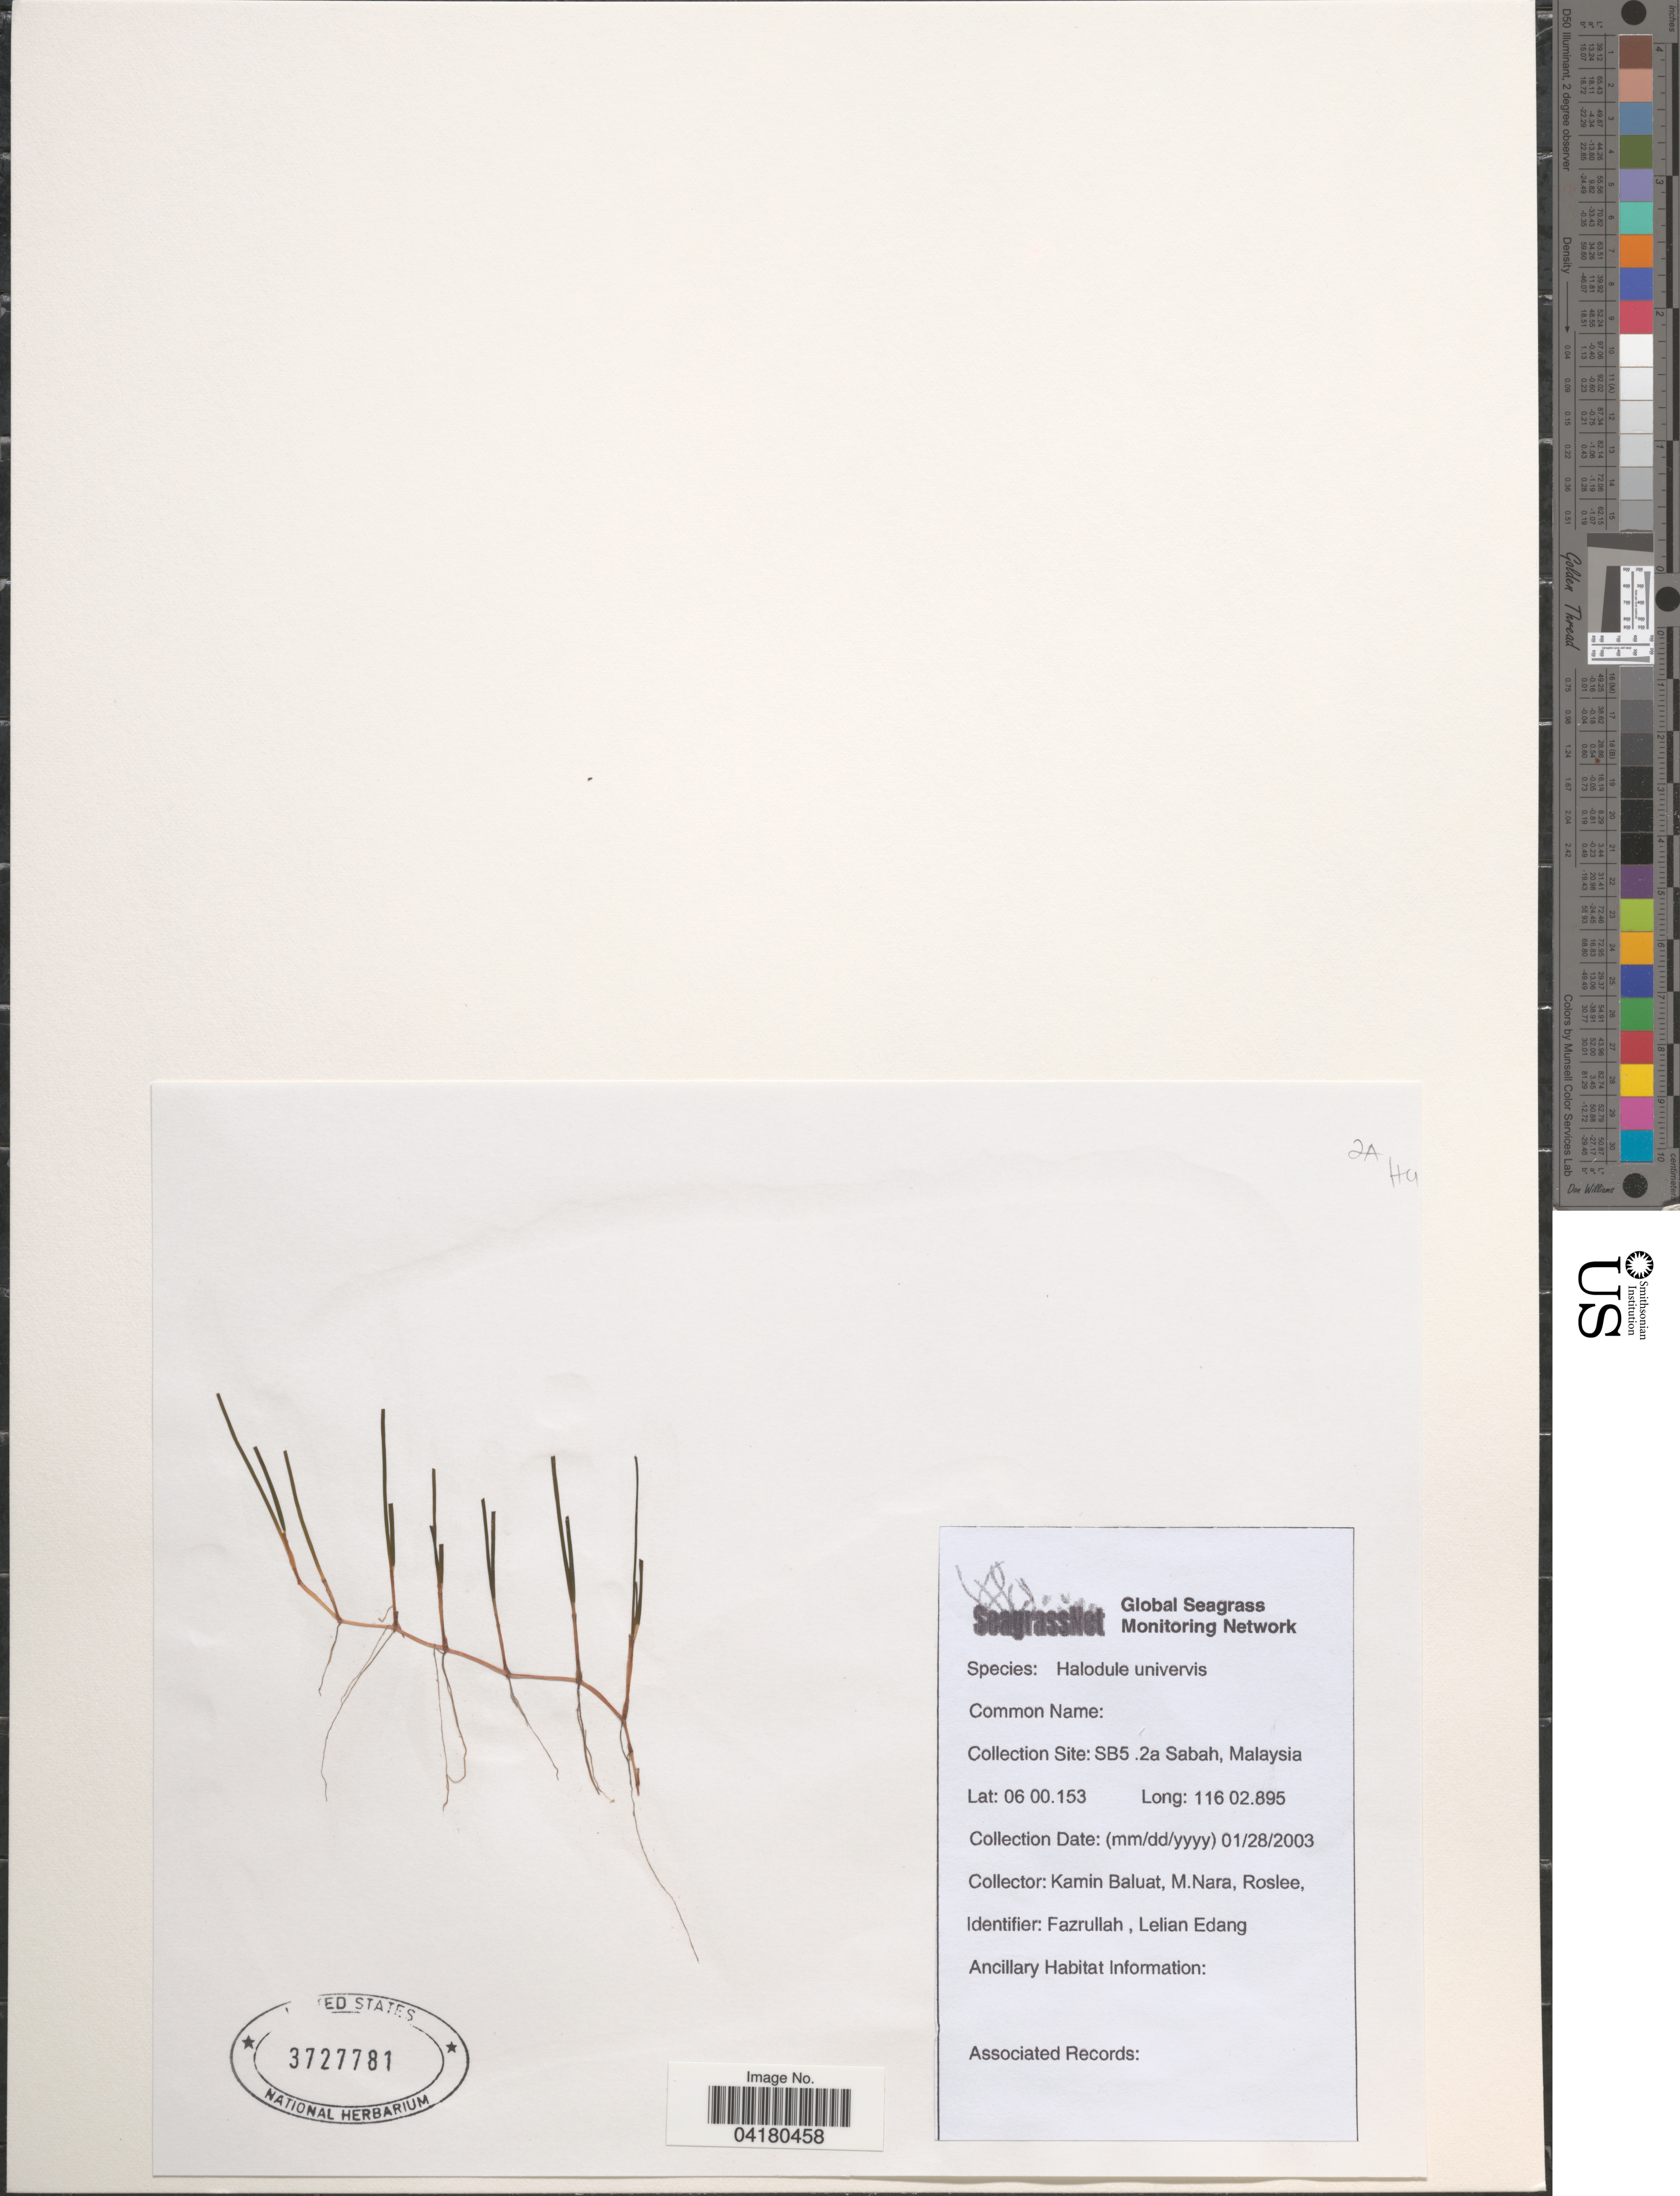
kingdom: Plantae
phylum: Tracheophyta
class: Liliopsida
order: Alismatales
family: Cymodoceaceae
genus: Halodule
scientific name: Halodule uninervis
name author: (Forssk.) Asch.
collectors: K. Baluat, M. Nara & Roslee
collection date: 2003-01-28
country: Malaysia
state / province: Sabah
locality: Collection Site: SB5 .2a.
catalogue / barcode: US 3727781